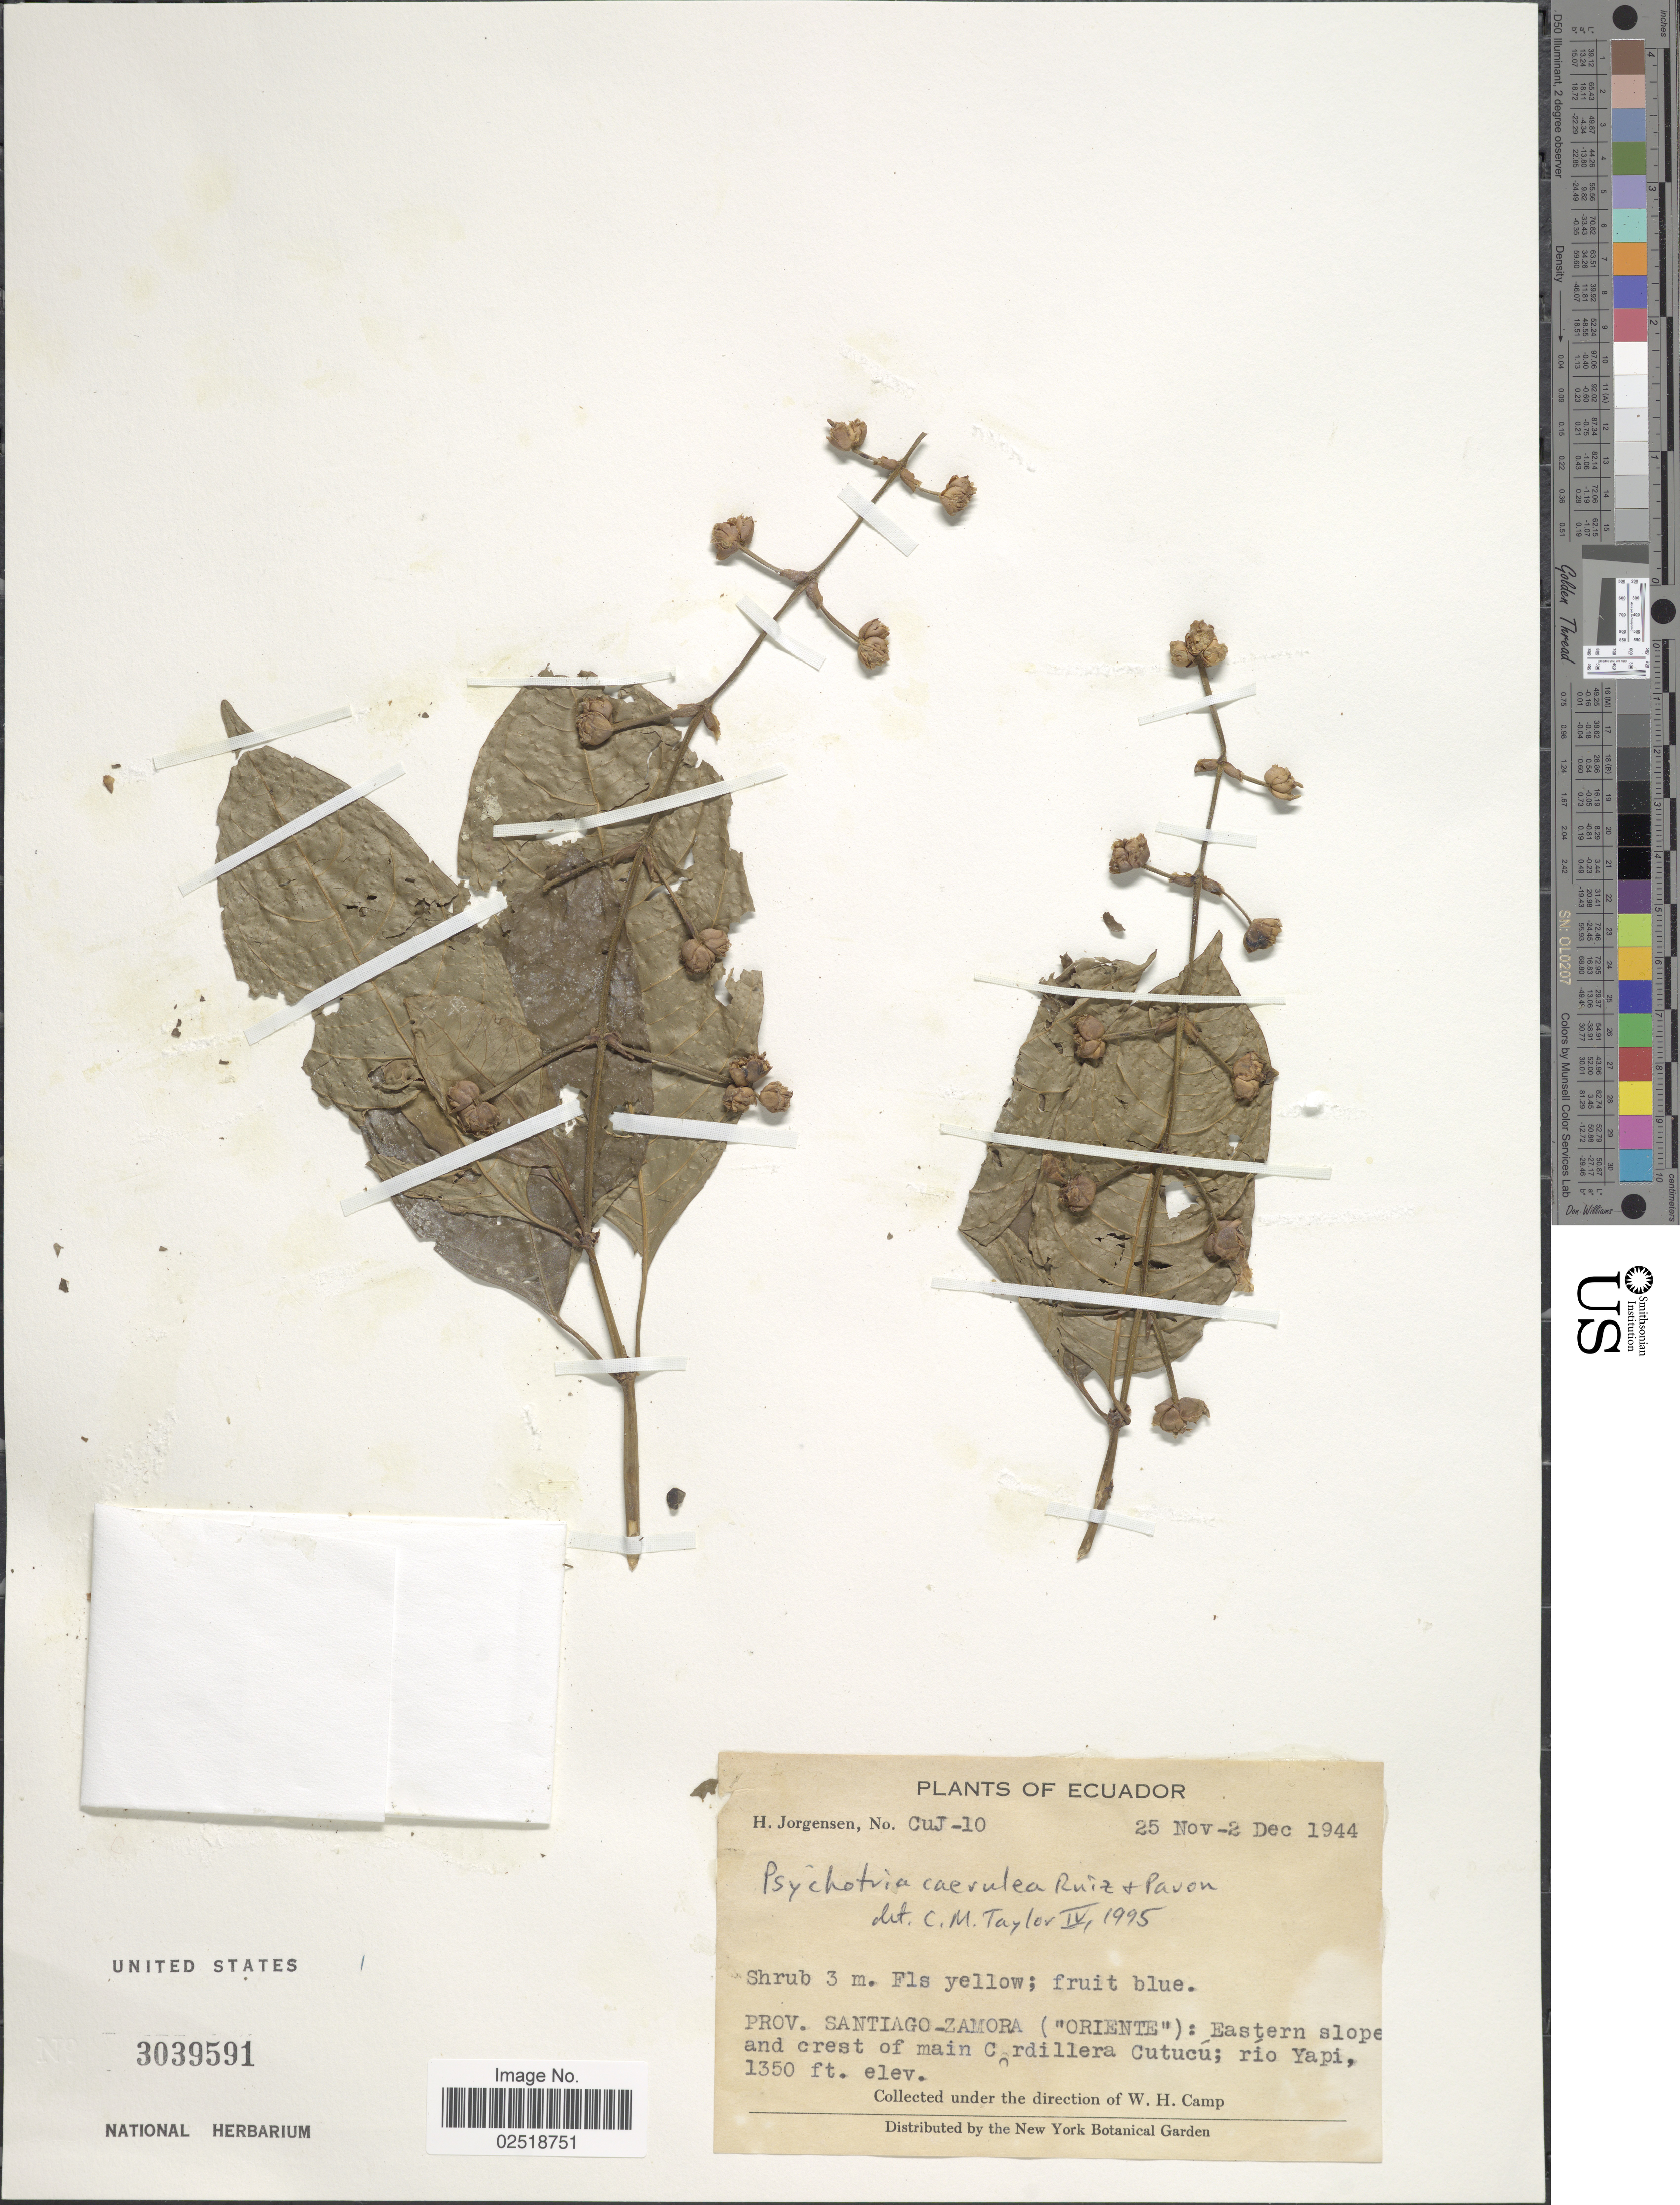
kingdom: Plantae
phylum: Tracheophyta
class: Magnoliopsida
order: Gentianales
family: Rubiaceae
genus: Psychotria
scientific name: Psychotria caerulea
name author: Ruiz & Pav.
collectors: H. Jørgensen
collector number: CuJ-10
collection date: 1944-11-25/1944-12-02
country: Ecuador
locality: Prov. Santiago-Zamora ('Oriente'): Eastern slope and crest of main Cordillera Cutucú; rio Yapi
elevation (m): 411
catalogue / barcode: US 3039591